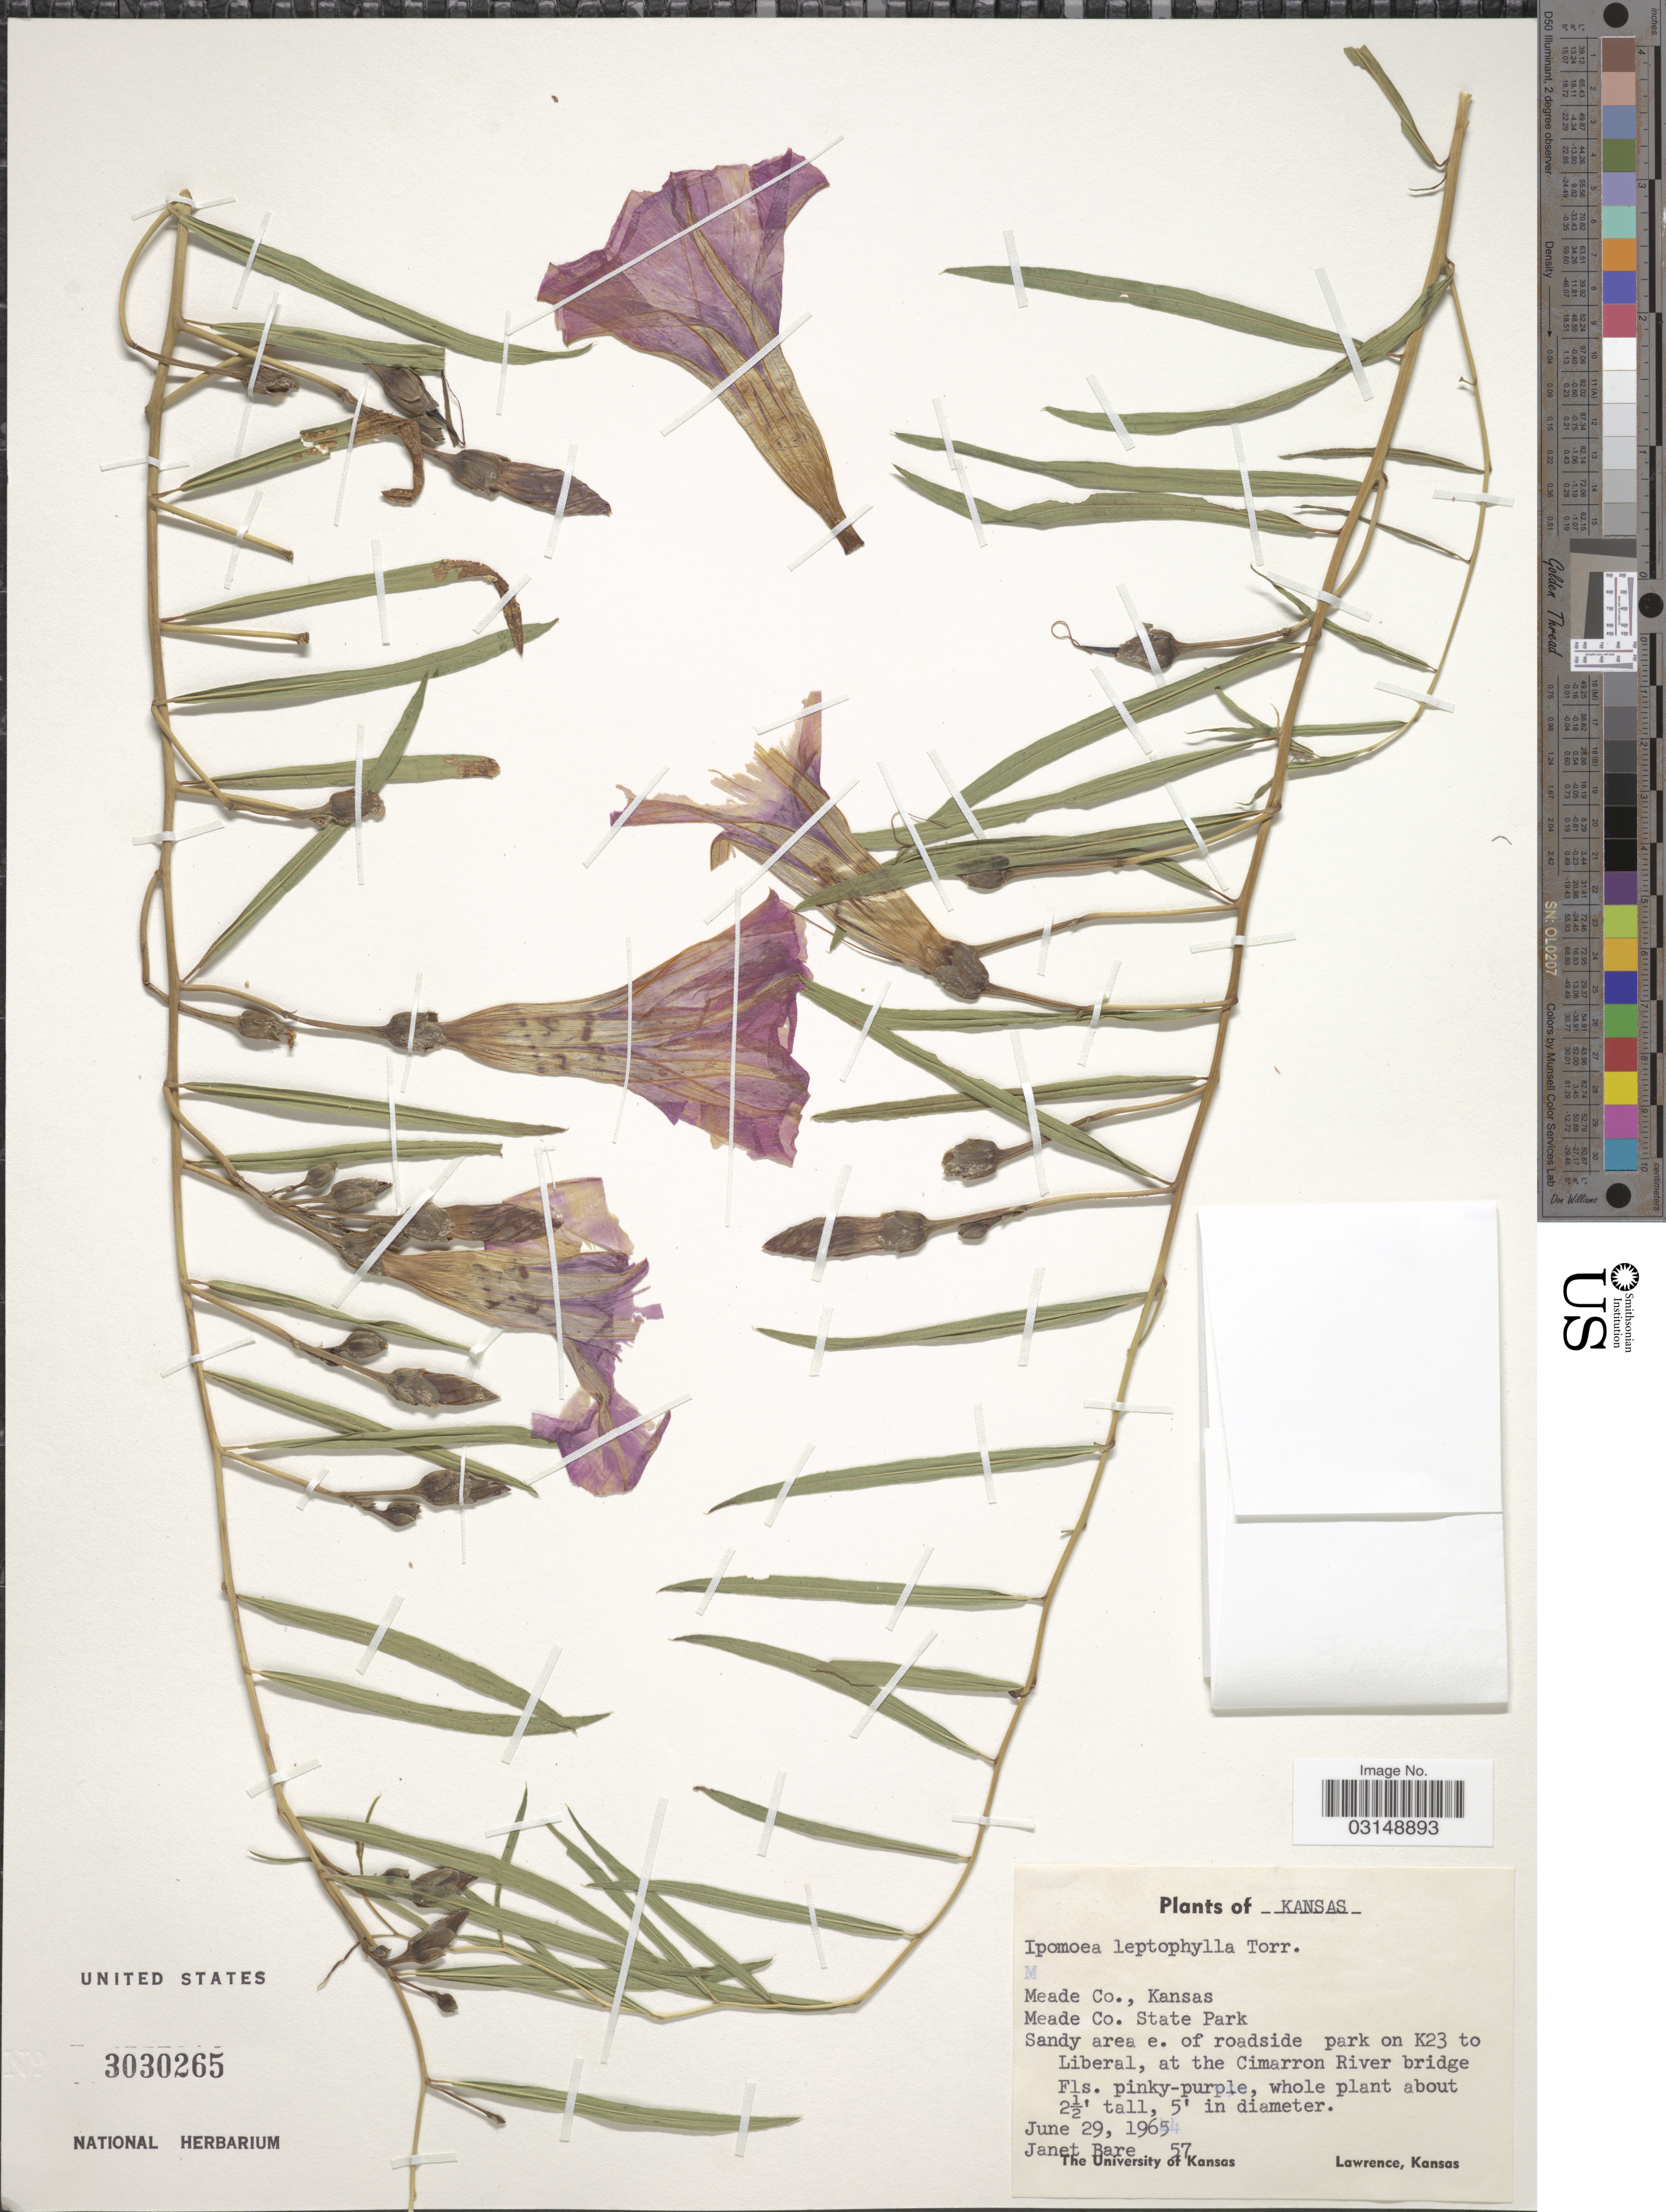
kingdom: Plantae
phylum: Tracheophyta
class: Magnoliopsida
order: Solanales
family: Convolvulaceae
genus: Ipomoea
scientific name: Ipomoea leptophylla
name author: Torr.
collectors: J. Baré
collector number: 57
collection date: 1965-06-29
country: United States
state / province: Kansas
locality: Meade Co. Meade Co. State Park. Sandy area e. of roadside park on K23 to Liberal, at the Cimarron River bridge.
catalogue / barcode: US 3030265